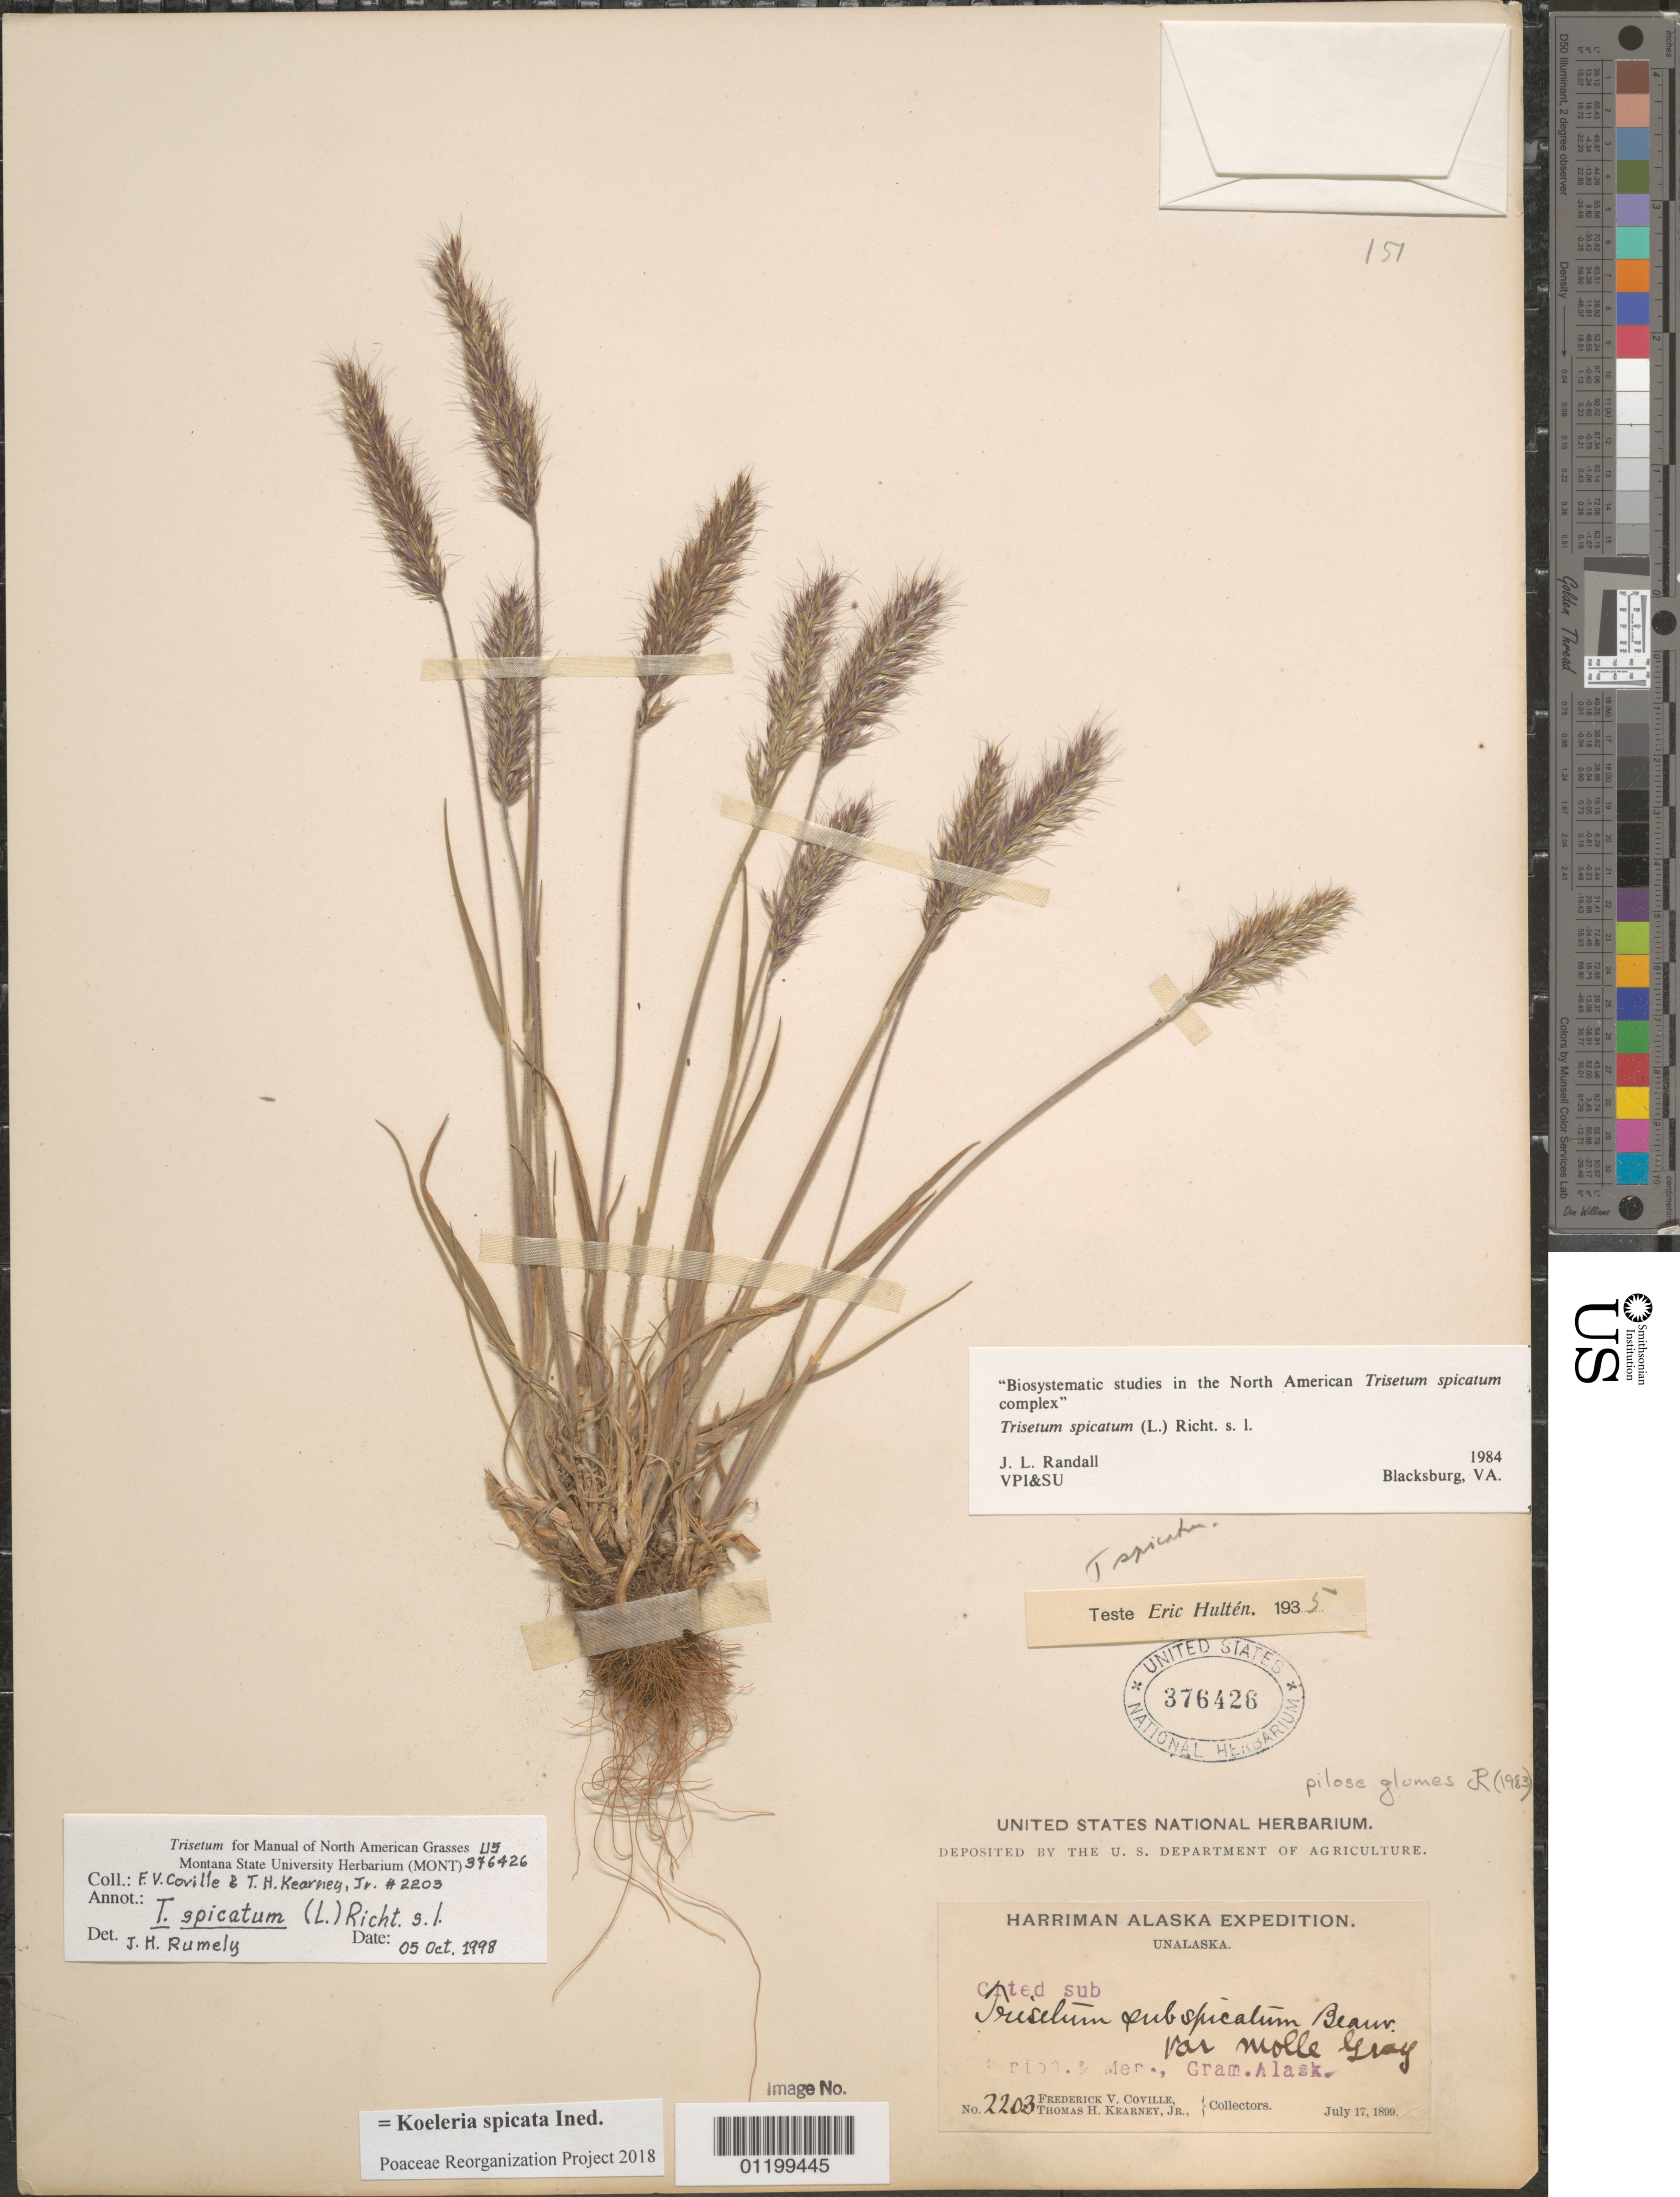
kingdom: Plantae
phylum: Tracheophyta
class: Liliopsida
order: Poales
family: Poaceae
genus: Koeleria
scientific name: Koeleria spicata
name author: (L.) Barberá et al.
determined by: Poaceae Reorganization Project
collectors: F. V. Coville & T. H. Kearney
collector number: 2203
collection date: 1899-07-17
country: United States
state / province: Alaska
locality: Unalaska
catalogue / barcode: US 376426